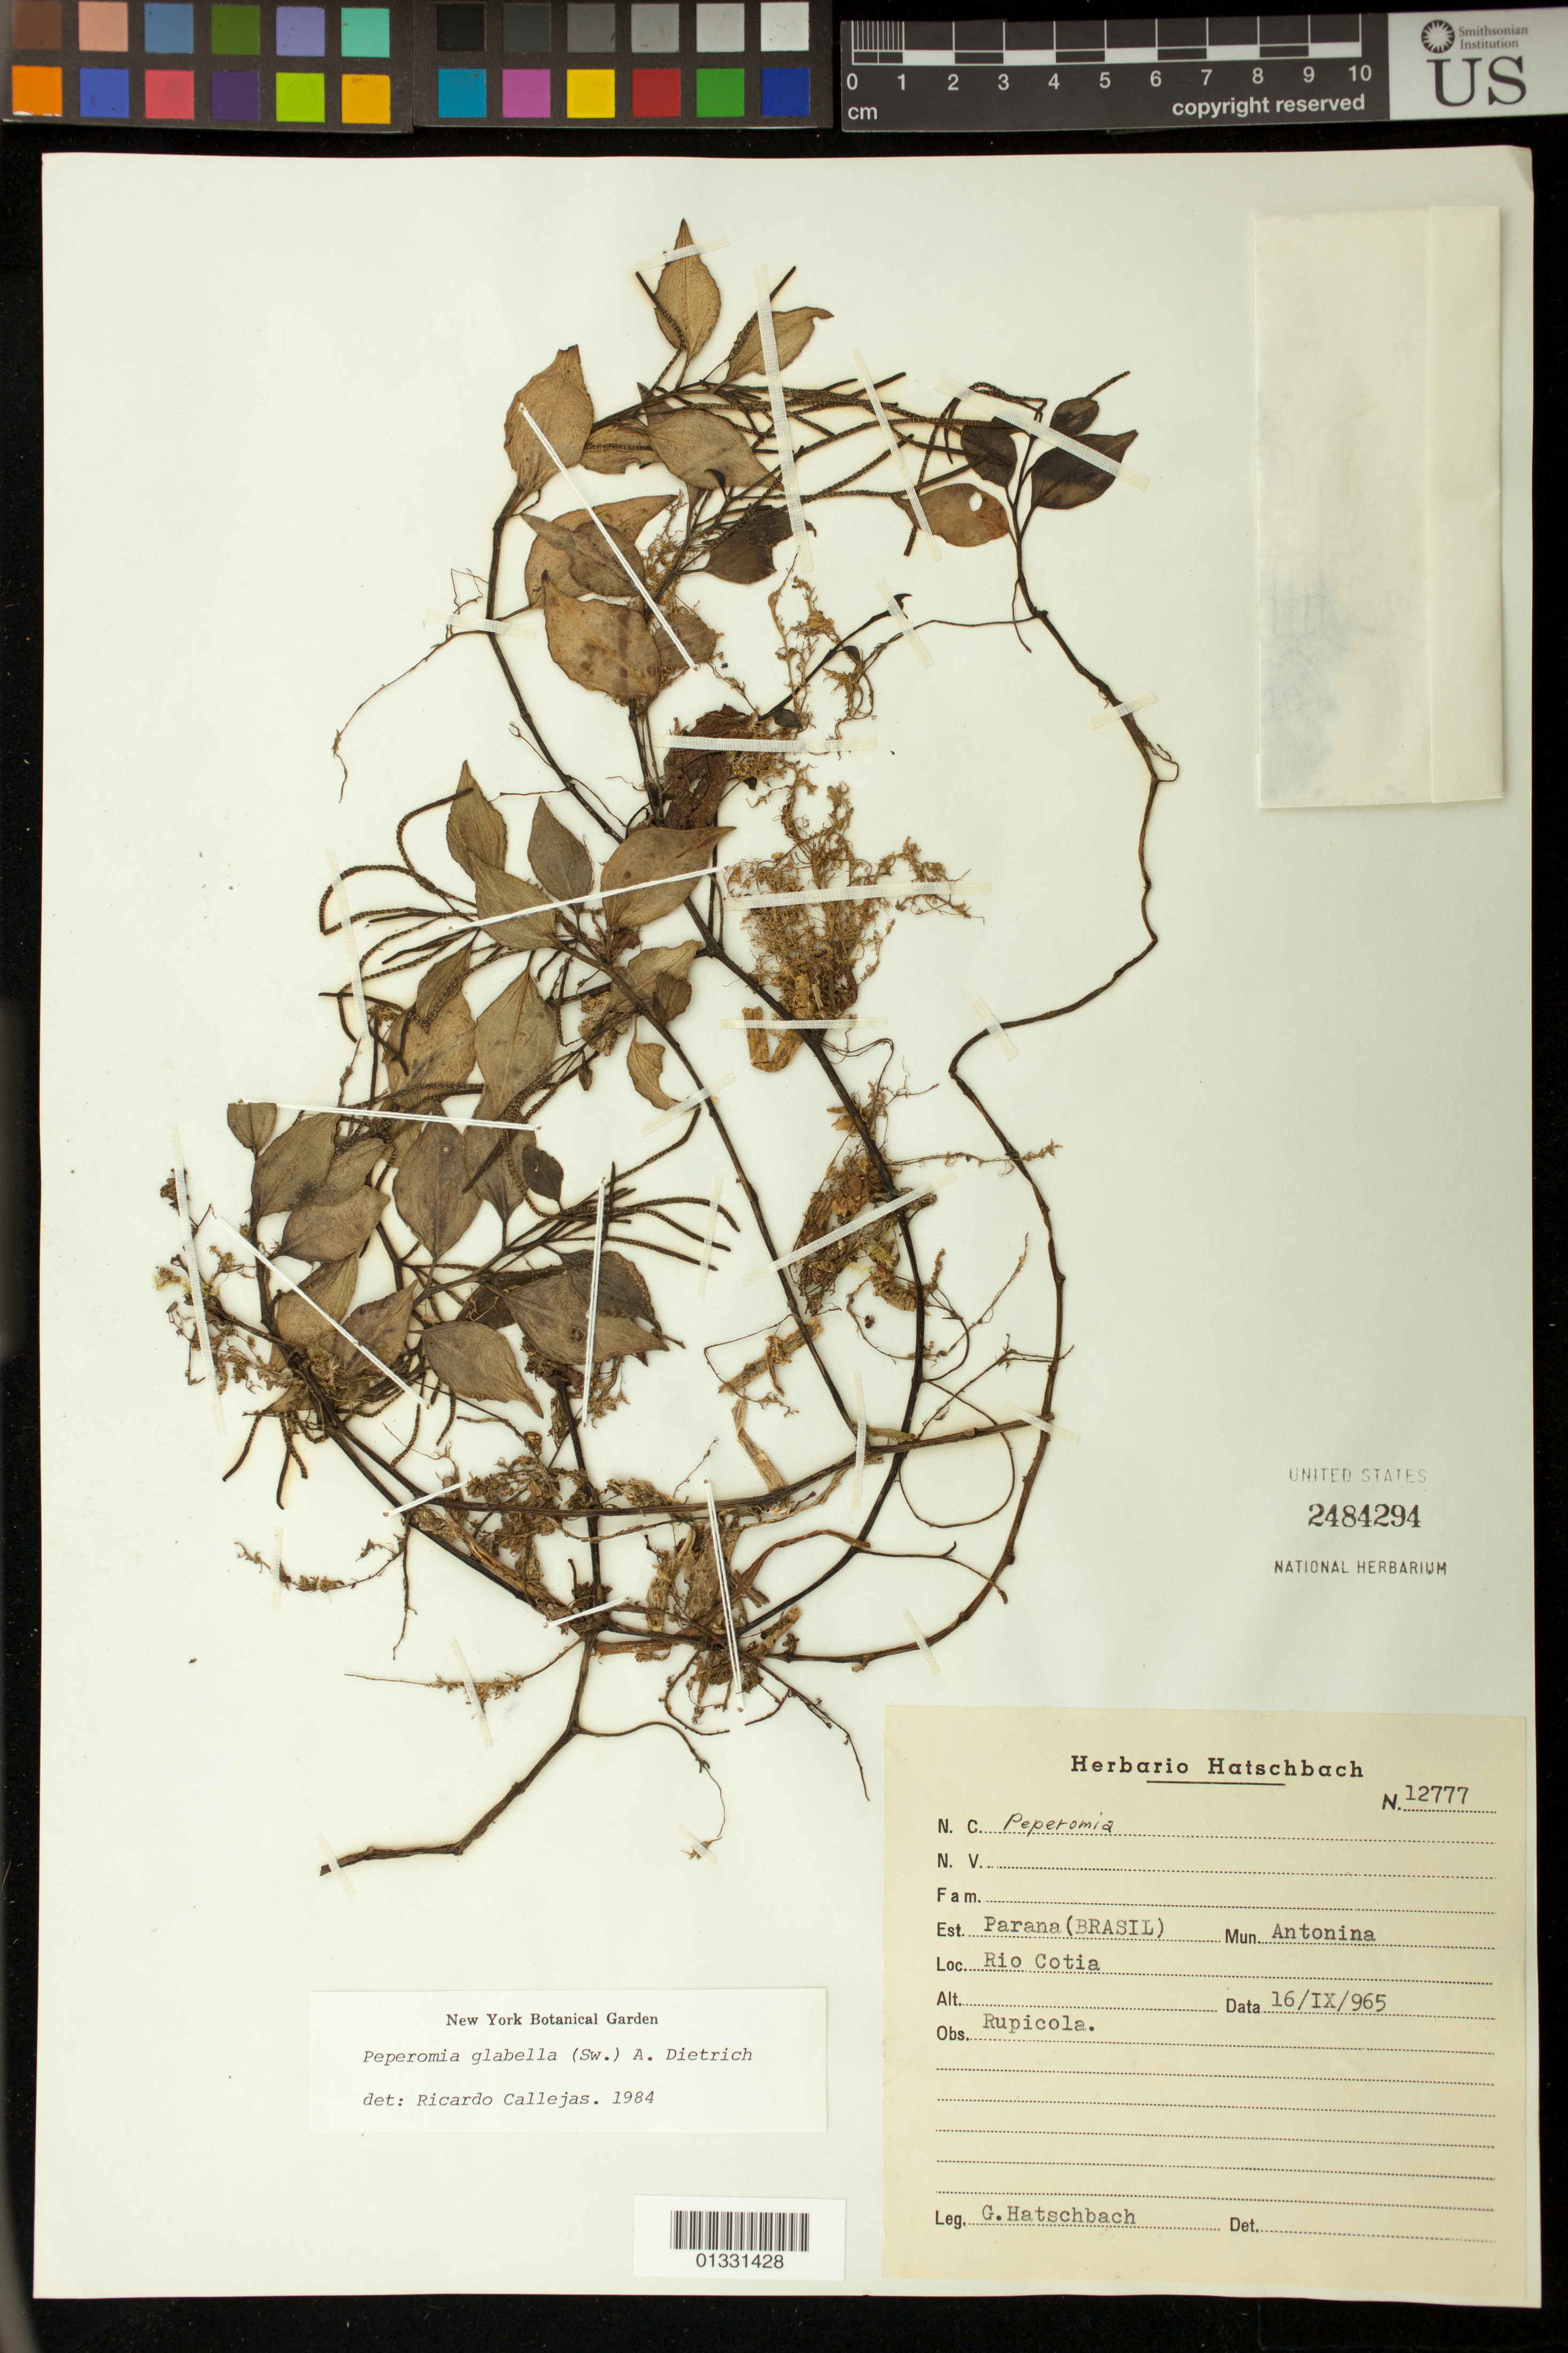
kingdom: Plantae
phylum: Tracheophyta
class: Magnoliopsida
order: Piperales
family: Piperaceae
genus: Peperomia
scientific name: Peperomia glabella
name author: (Sw.) A. Dietr.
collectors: G. Hatschbach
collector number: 12777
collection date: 1965-09-16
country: Brazil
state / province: Paraná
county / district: Antonina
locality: Rio Cotia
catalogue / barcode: US 2484294